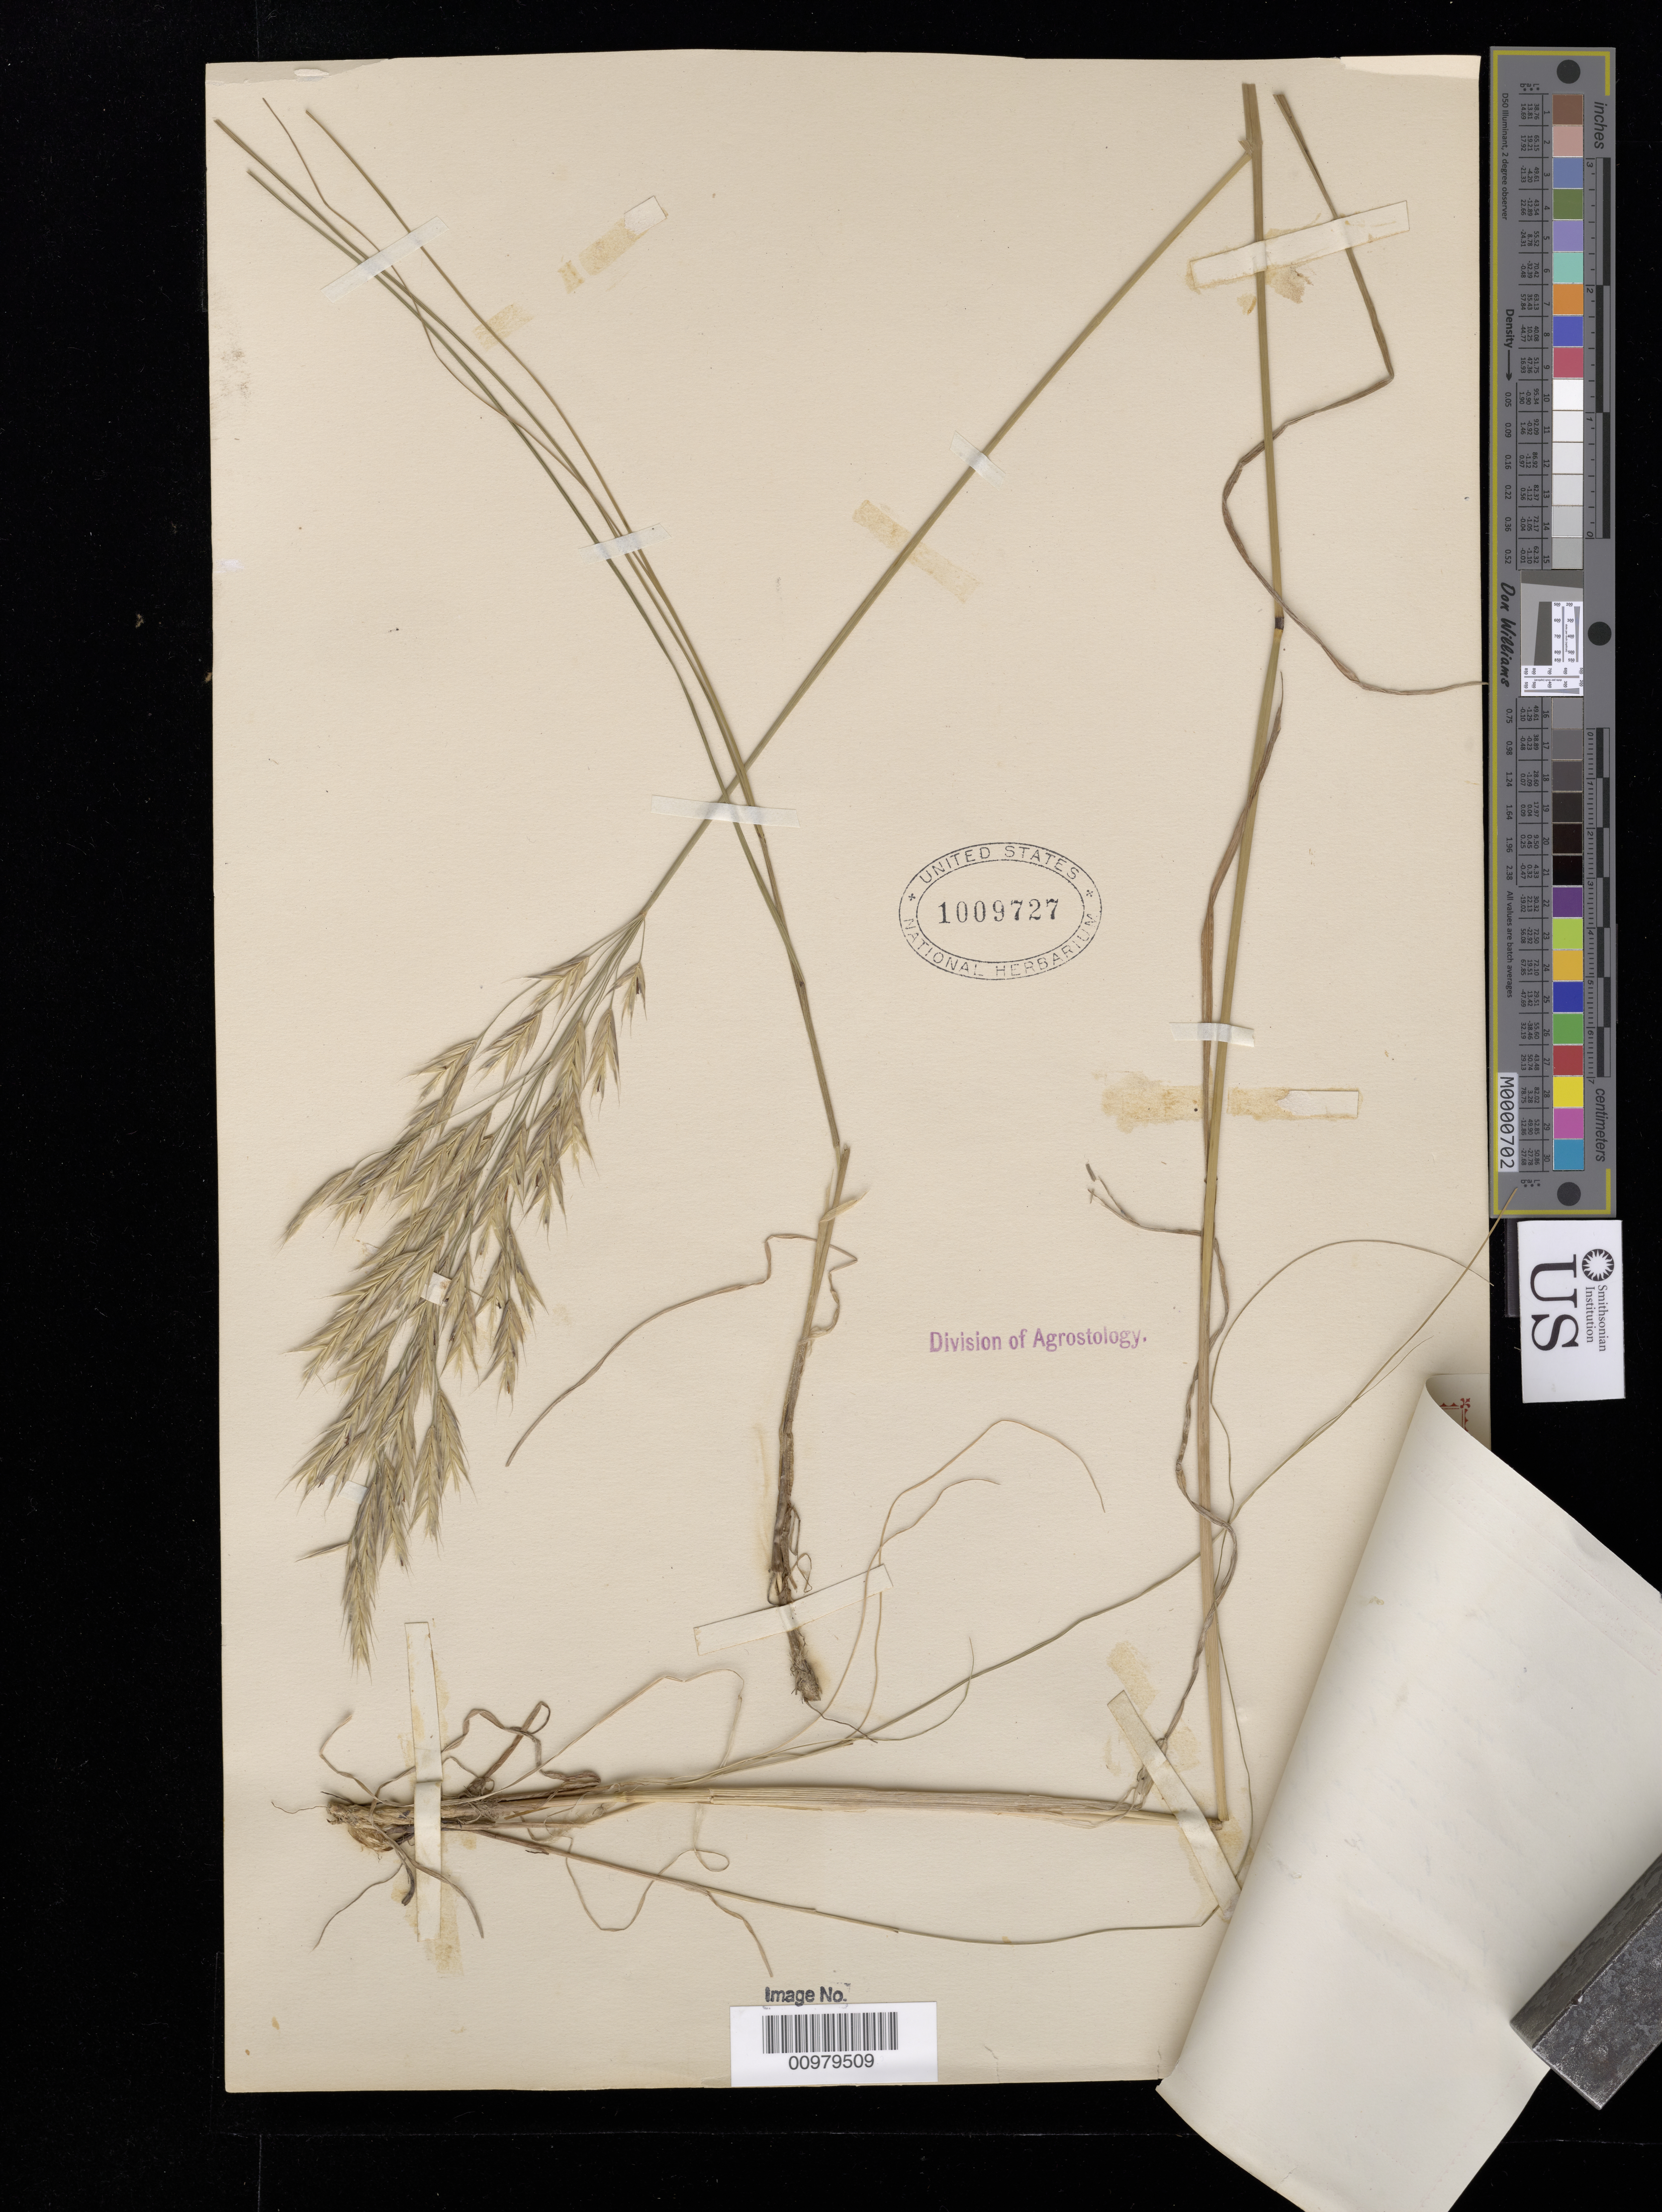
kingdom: Plantae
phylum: Tracheophyta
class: Liliopsida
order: Poales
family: Poaceae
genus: Bromus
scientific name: Bromus erectus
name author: Huds.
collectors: T. Kirk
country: New Zealand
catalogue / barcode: US 1009727